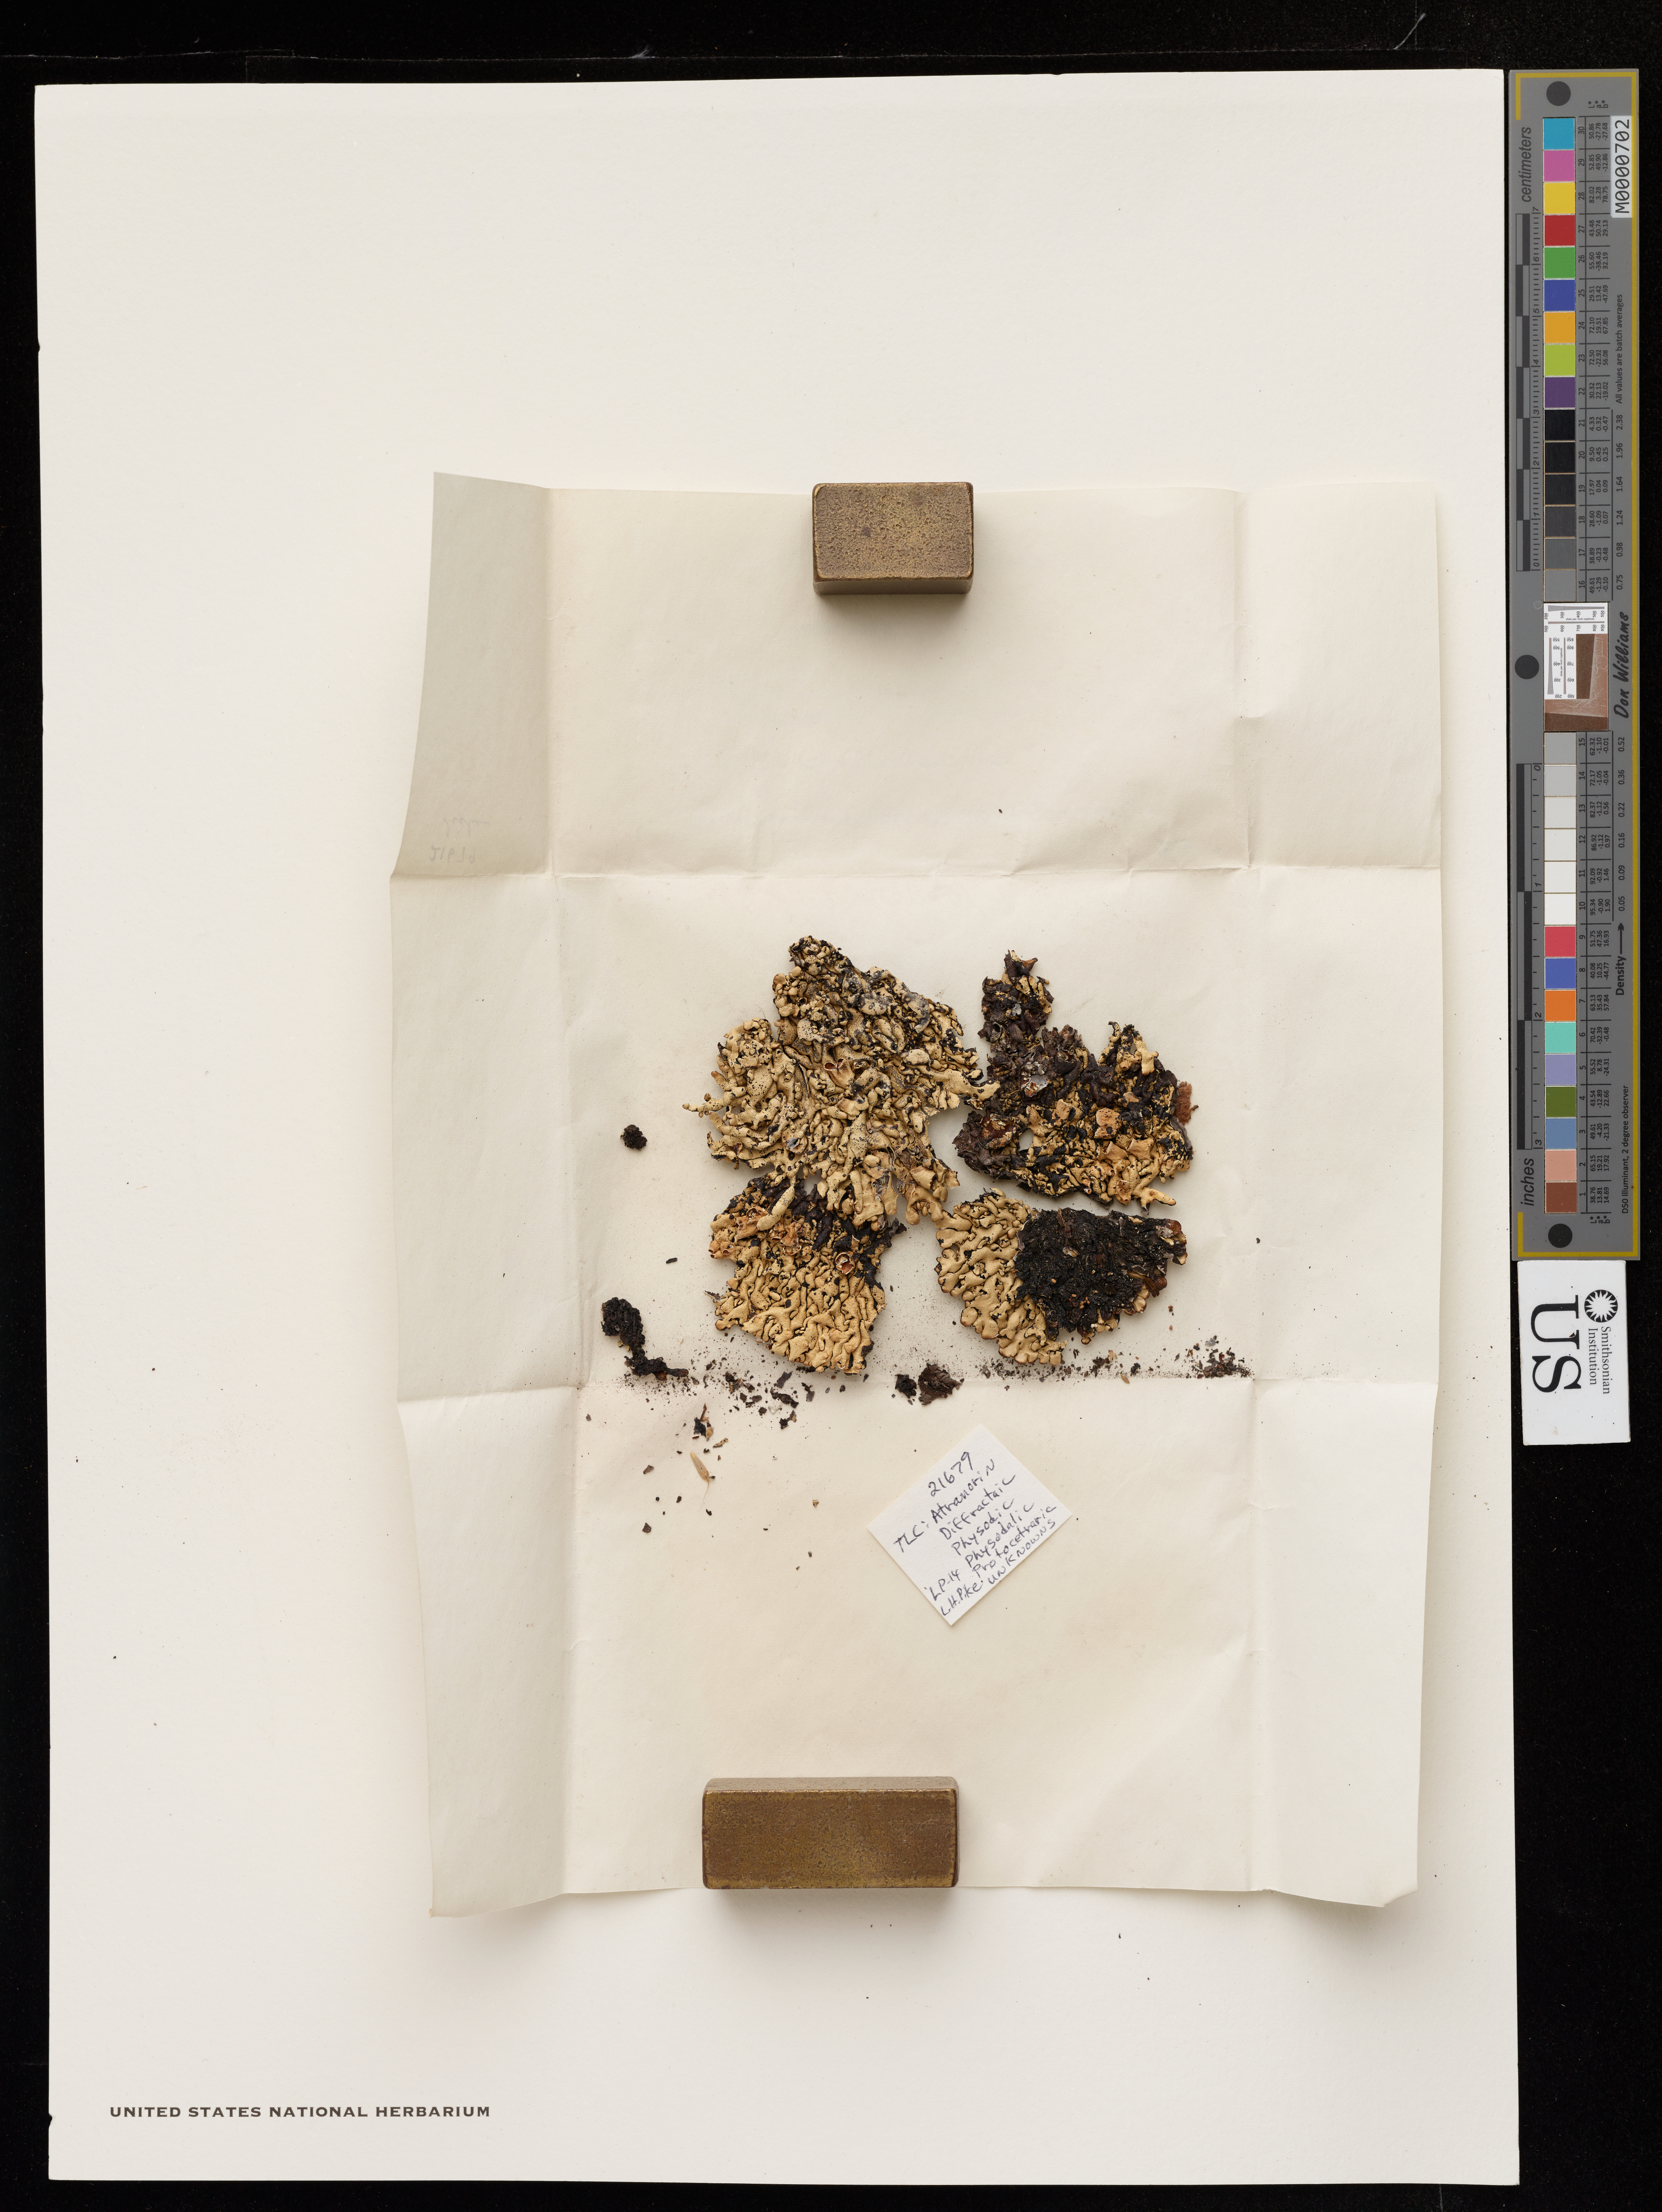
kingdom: Fungi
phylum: Ascomycota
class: Lecanoromycetes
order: Lecanorales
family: Parmeliaceae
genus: Hypogymnia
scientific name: Hypogymnia enteromorpha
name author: (Ach.) Nyl.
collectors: E. Whitehouse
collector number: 21679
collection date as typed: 26 Jul 1949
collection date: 1949-07-26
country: United States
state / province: California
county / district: Sonoma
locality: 8 mi n of fort ross